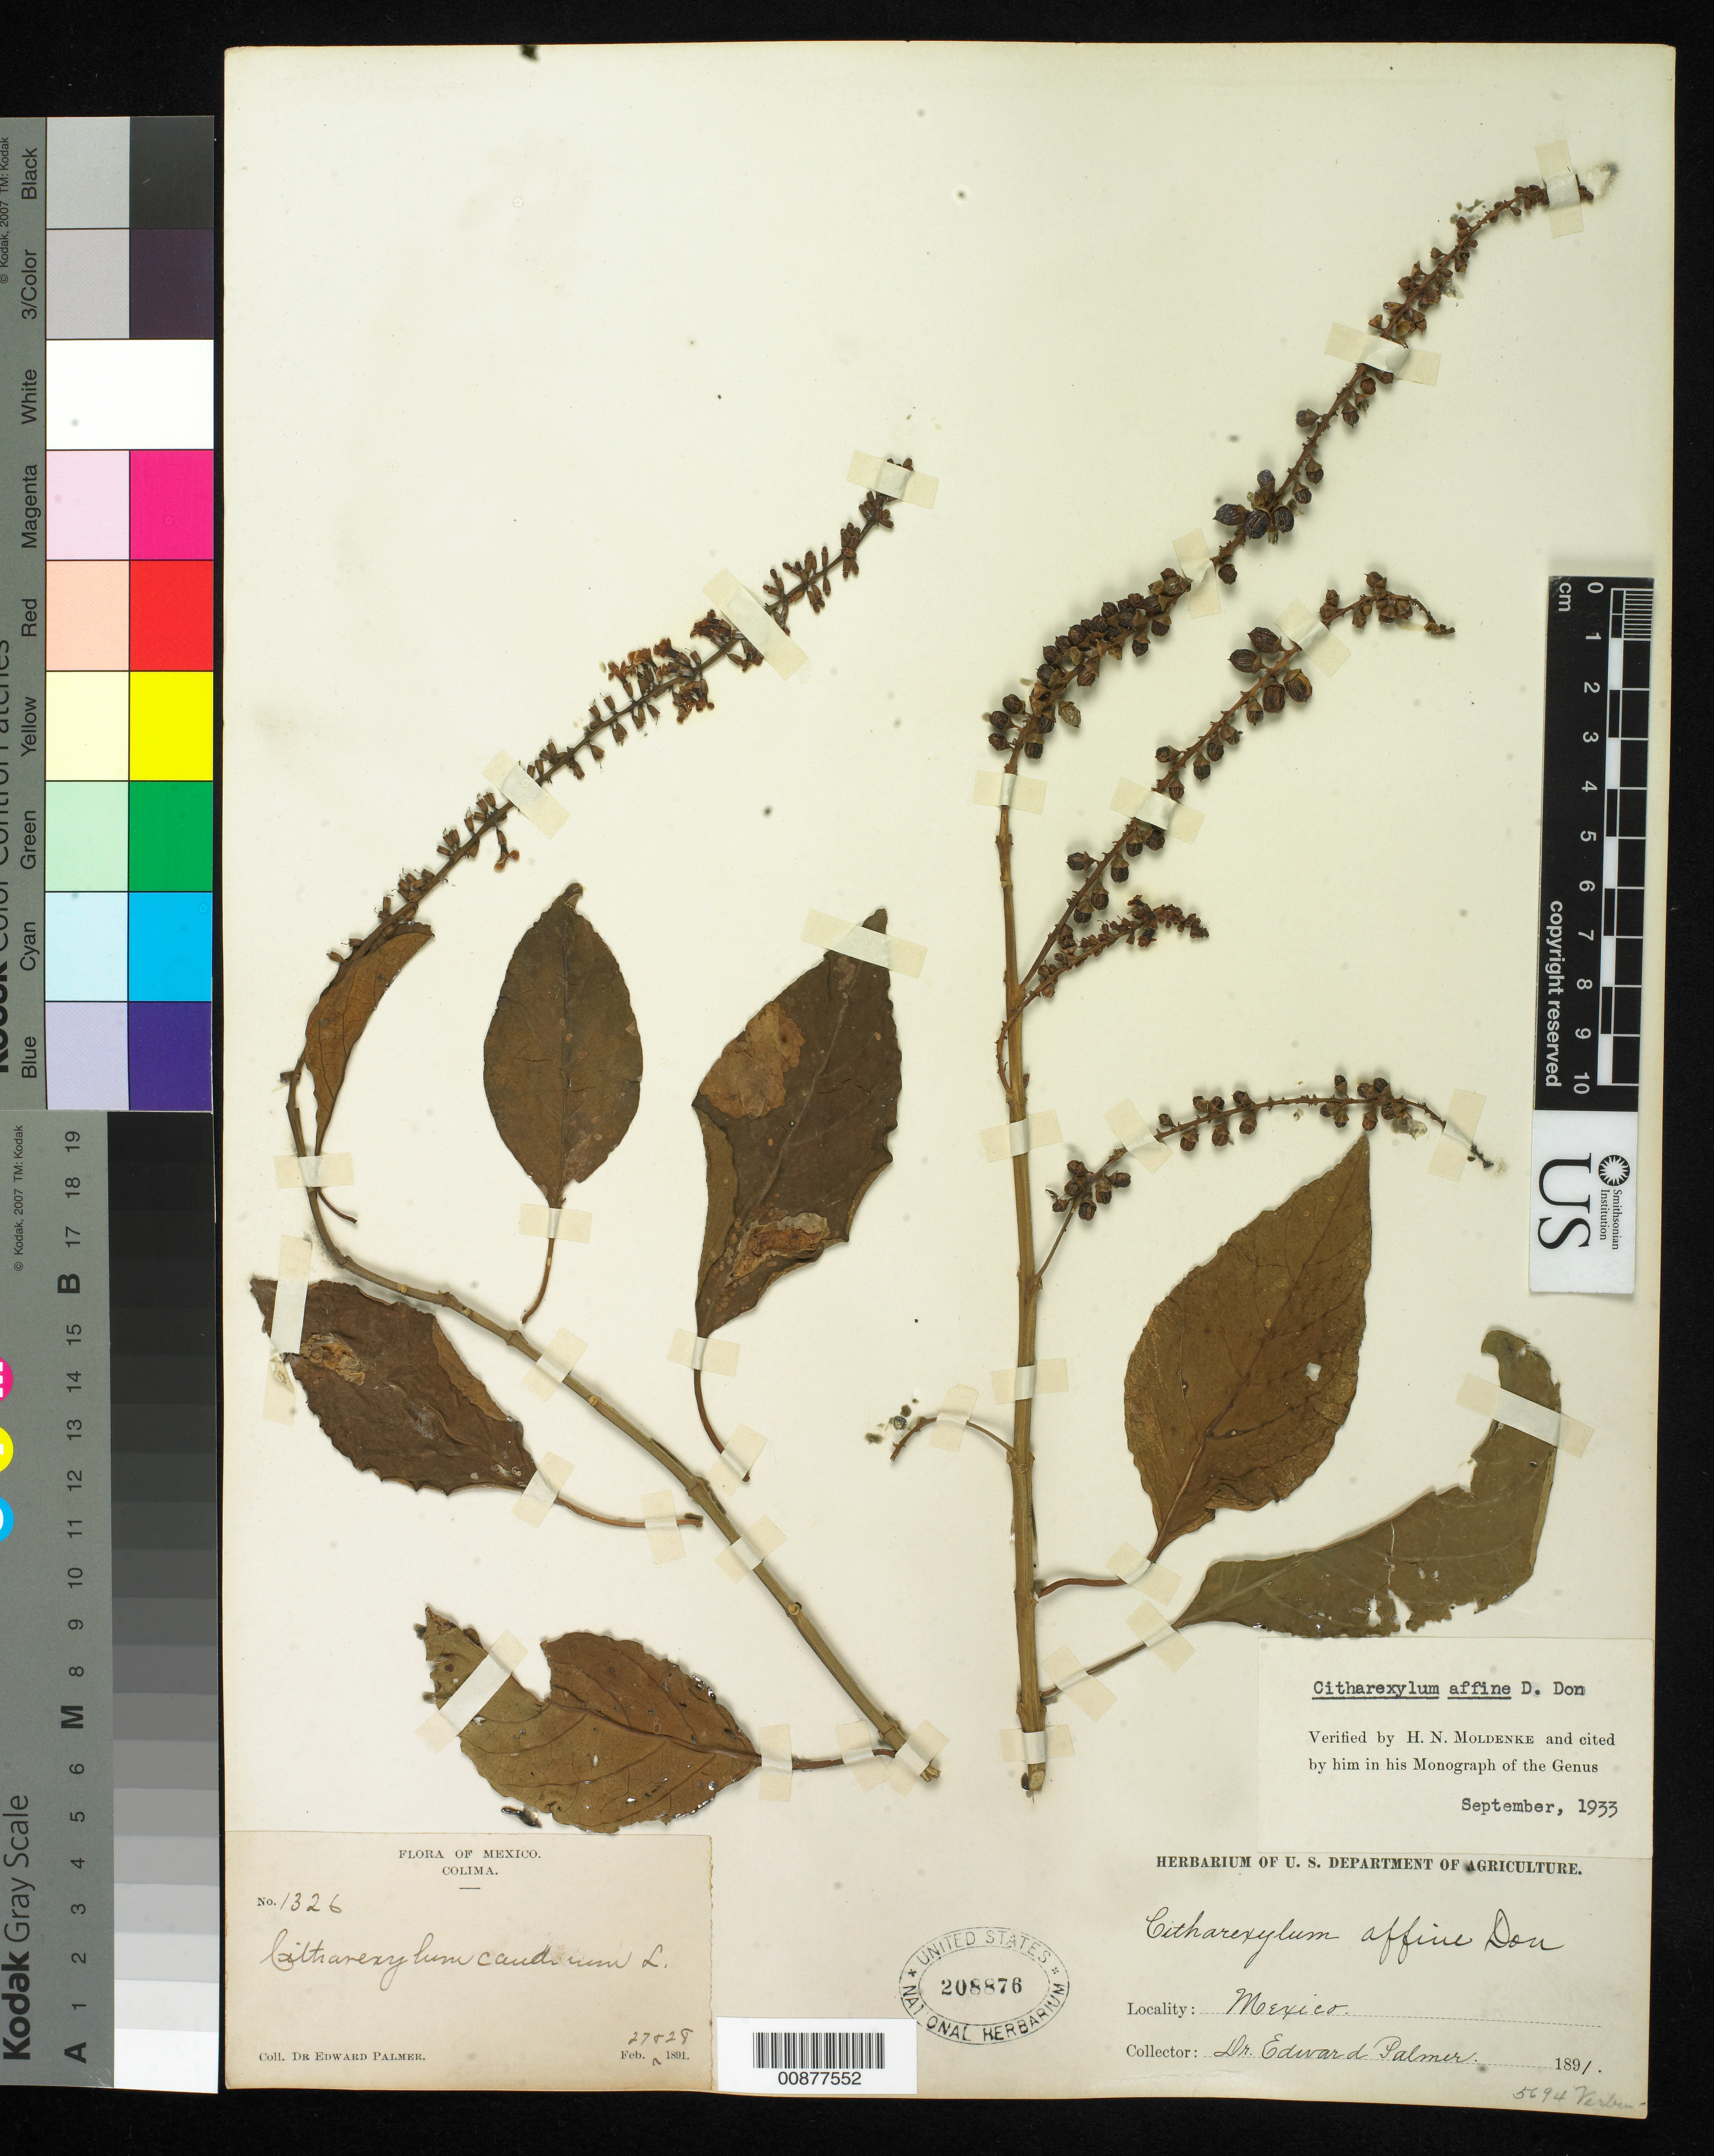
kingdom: Plantae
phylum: Tracheophyta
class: Magnoliopsida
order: Lamiales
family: Verbenaceae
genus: Citharexylum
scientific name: Citharexylum affine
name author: D. Don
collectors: E. Palmer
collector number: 1326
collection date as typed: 27 Feb 1891 to 28 Feb 1891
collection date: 1891-02-27/1891-02-28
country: Mexico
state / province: Colima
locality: Colima.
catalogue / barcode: US 208876